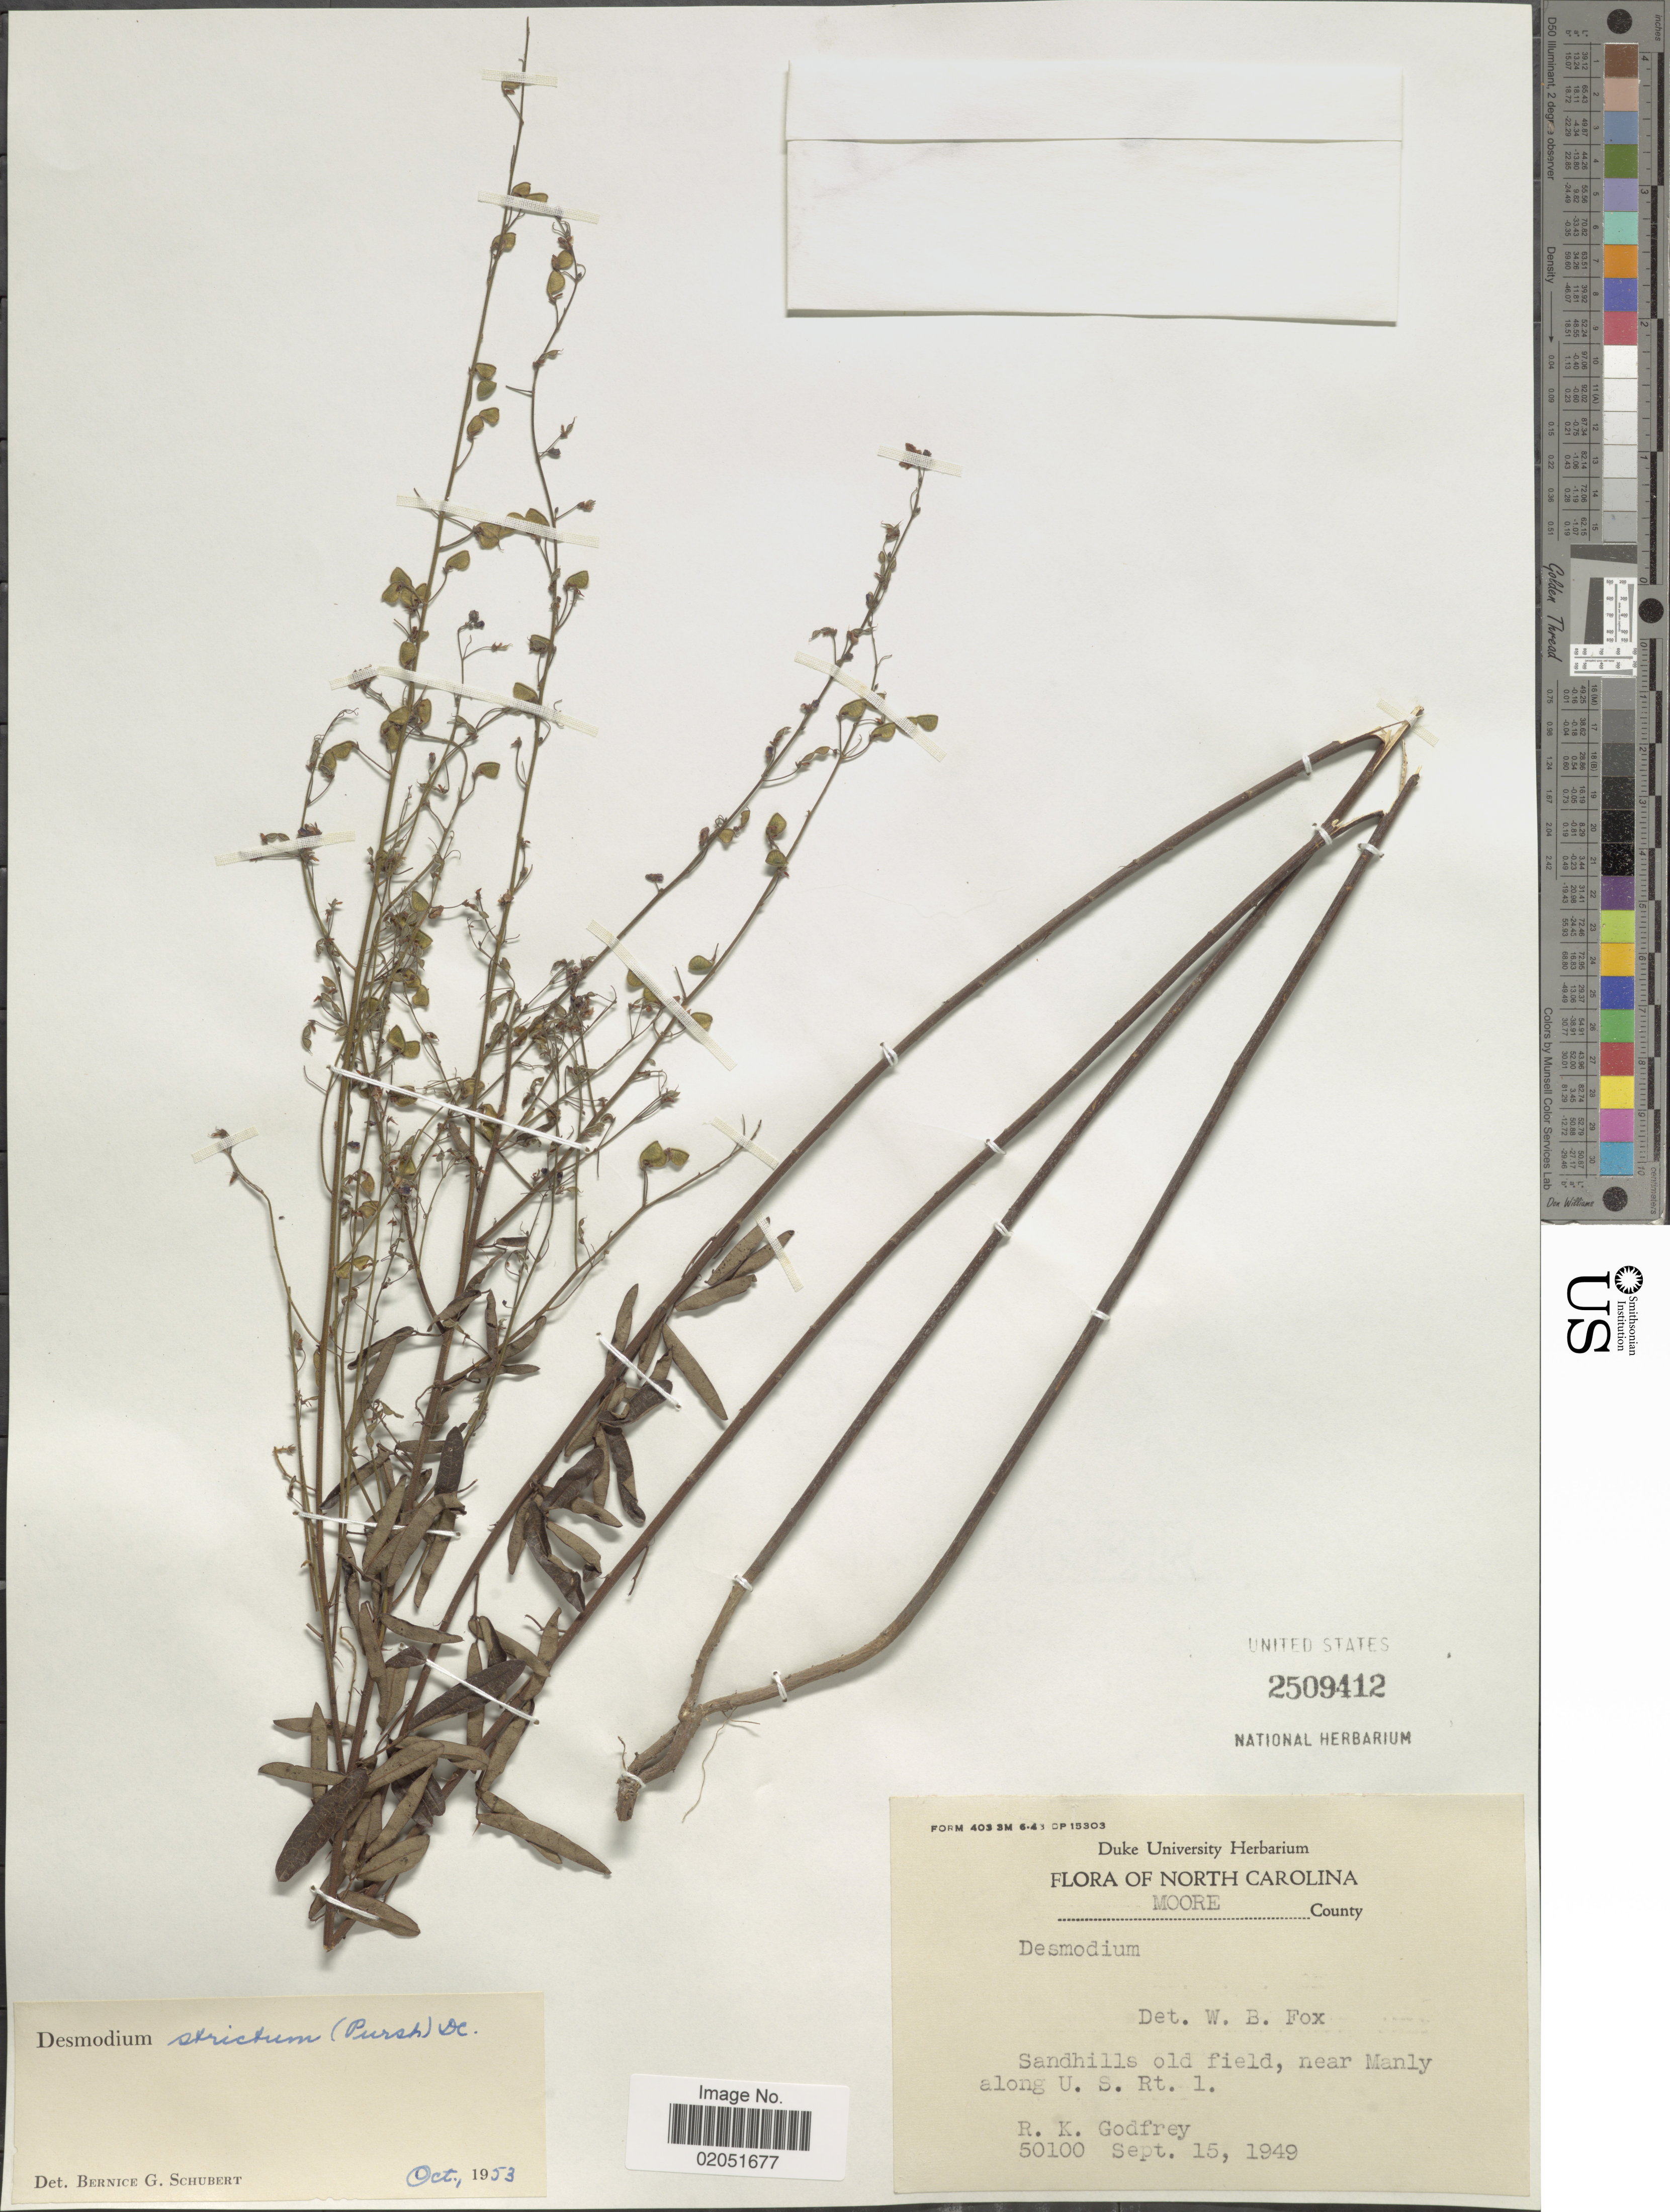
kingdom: Plantae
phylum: Tracheophyta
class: Magnoliopsida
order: Fabales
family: Fabaceae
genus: Desmodium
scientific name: Desmodium strictum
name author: (Pursh) DC.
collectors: R. K. Godfrey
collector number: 50100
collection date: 1949-09-15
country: United States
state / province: North Carolina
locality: Moore County, Sandhills old field, near Manly along U.S. Rt. 1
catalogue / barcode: US 2509412